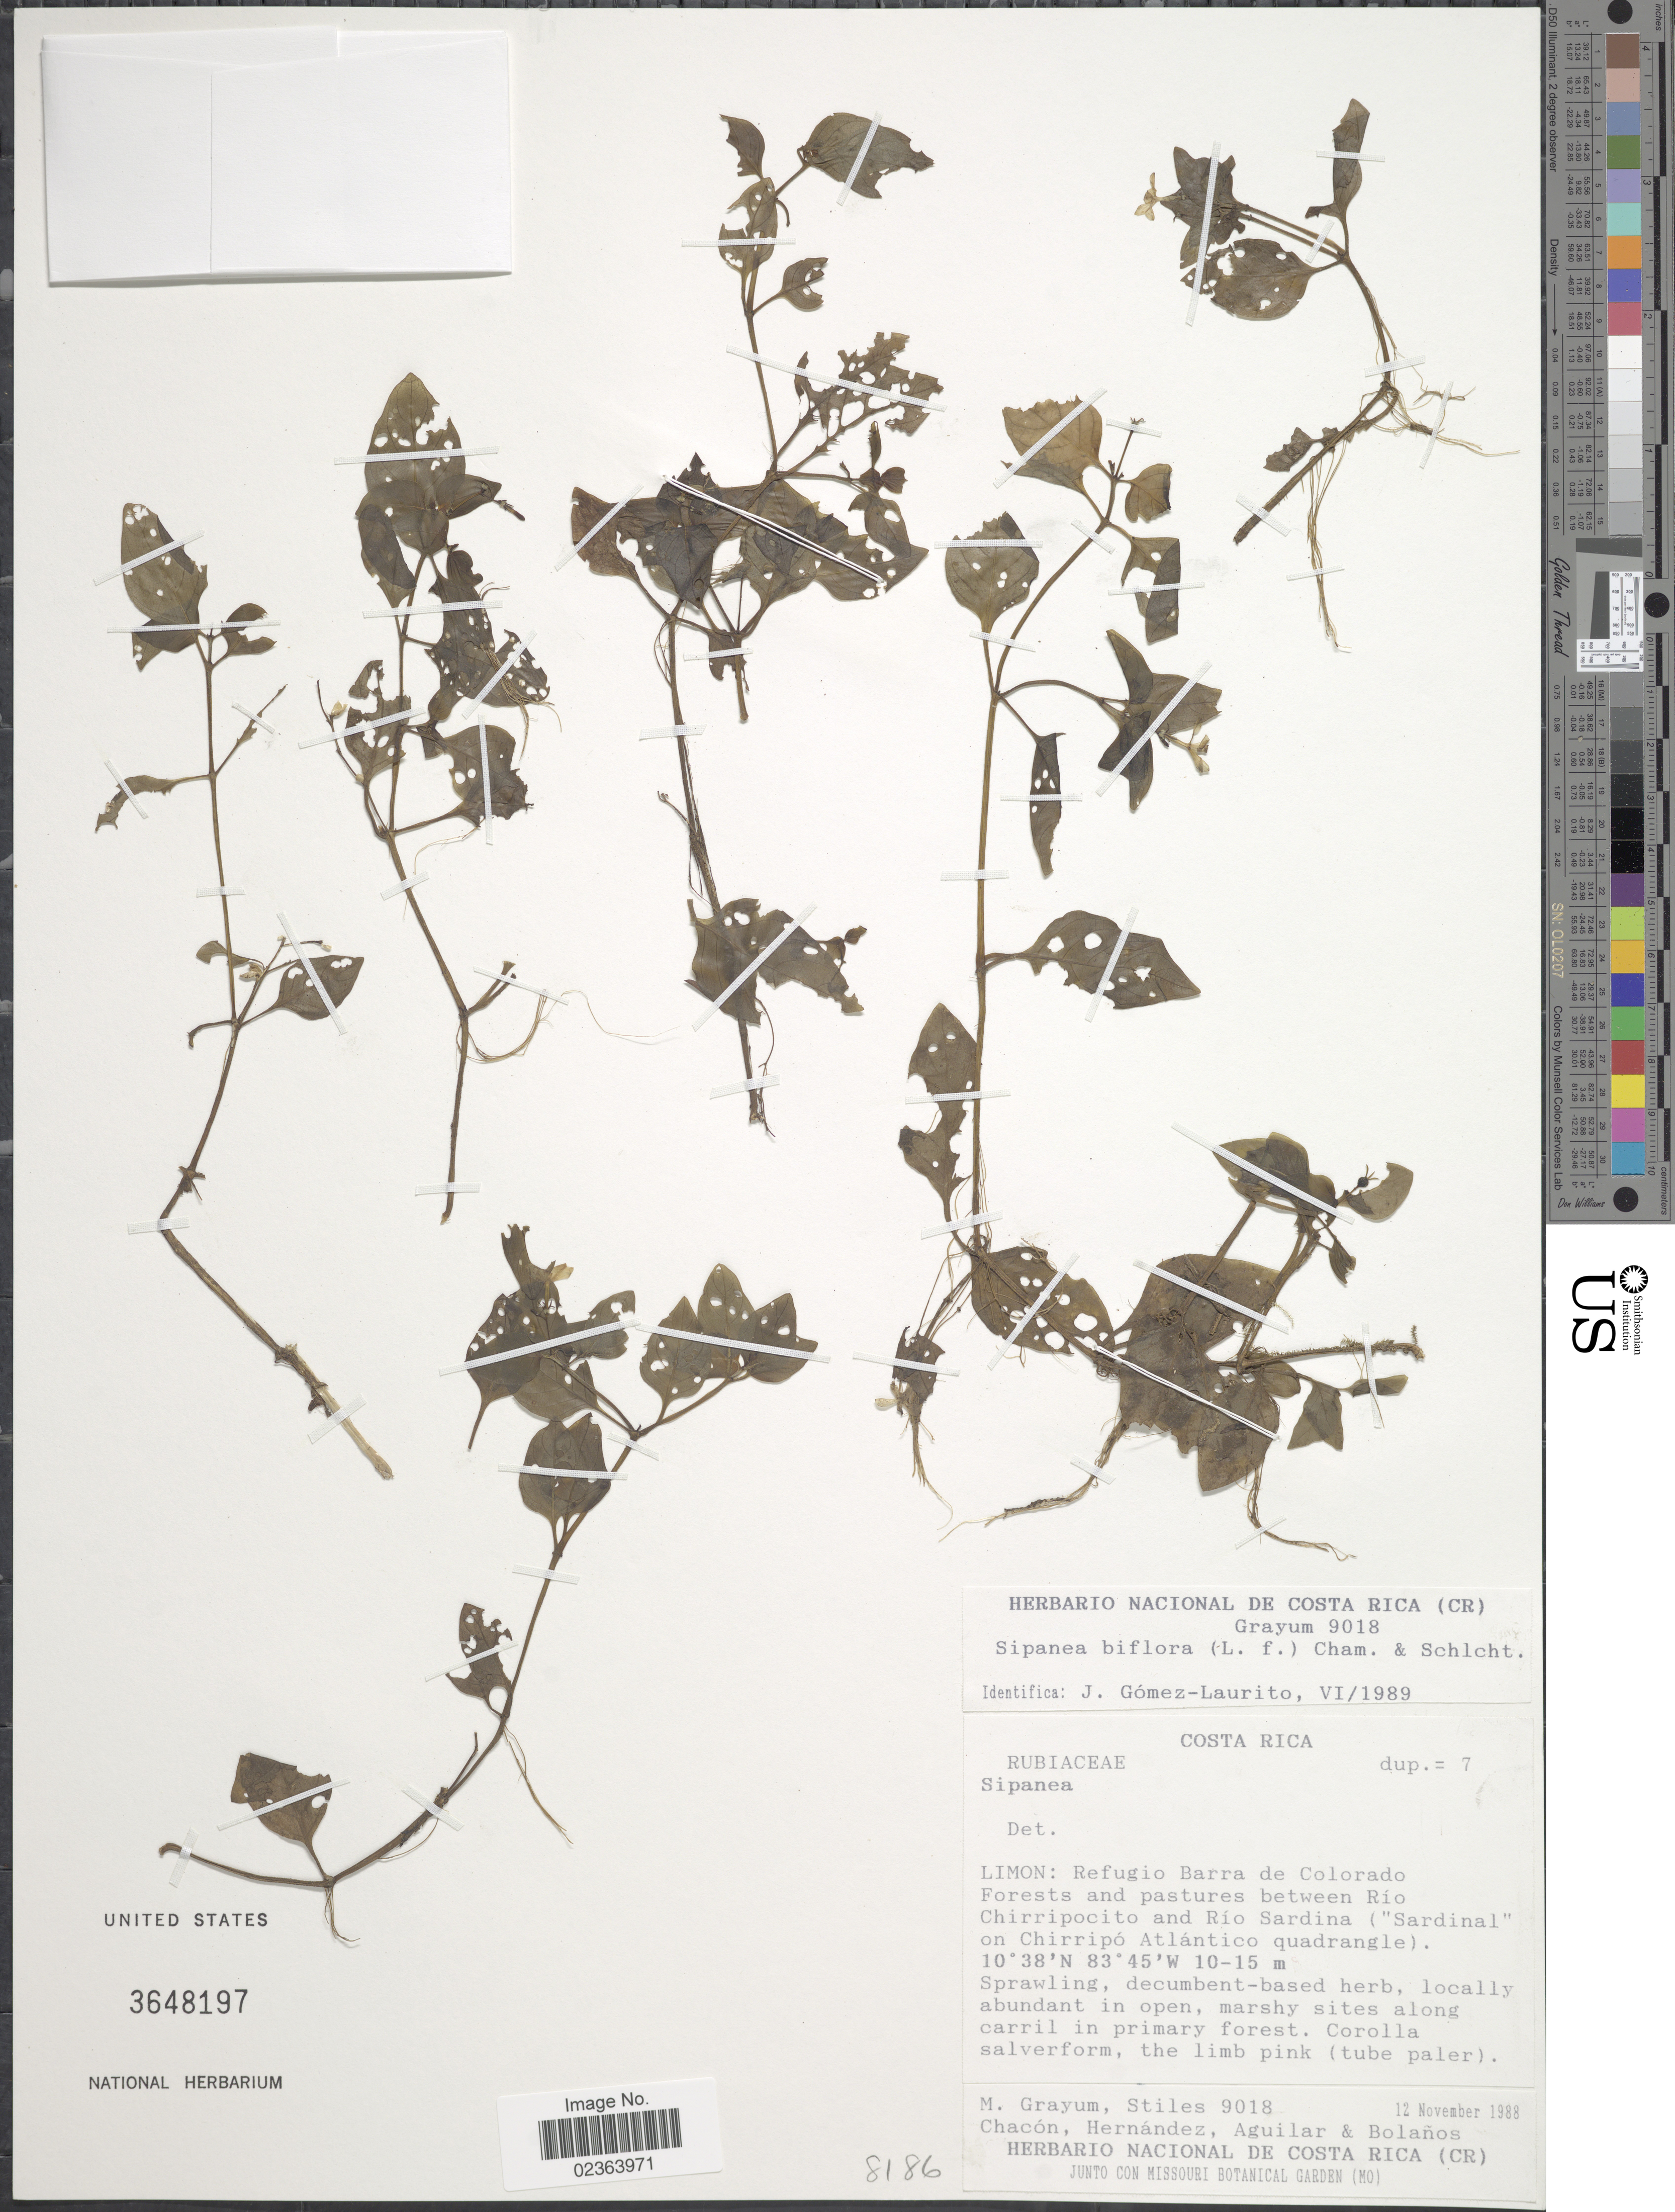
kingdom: Plantae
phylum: Tracheophyta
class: Magnoliopsida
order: Gentianales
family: Rubiaceae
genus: Sipanea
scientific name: Sipanea biflora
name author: (L. f.) Cham. & Schltdl.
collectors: M. H. Grayum, Stiles, -. Chacon, -- Hernandez & et al.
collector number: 9018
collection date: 1988-11-12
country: Costa Rica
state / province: Limón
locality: Limon: Refugio Barra de Colorado, Forests and pastures between Rio Chirripocito and Rio Sardina (Sardinal on Chirripo Atlantico quadrangle)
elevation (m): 10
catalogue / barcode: US 3648197